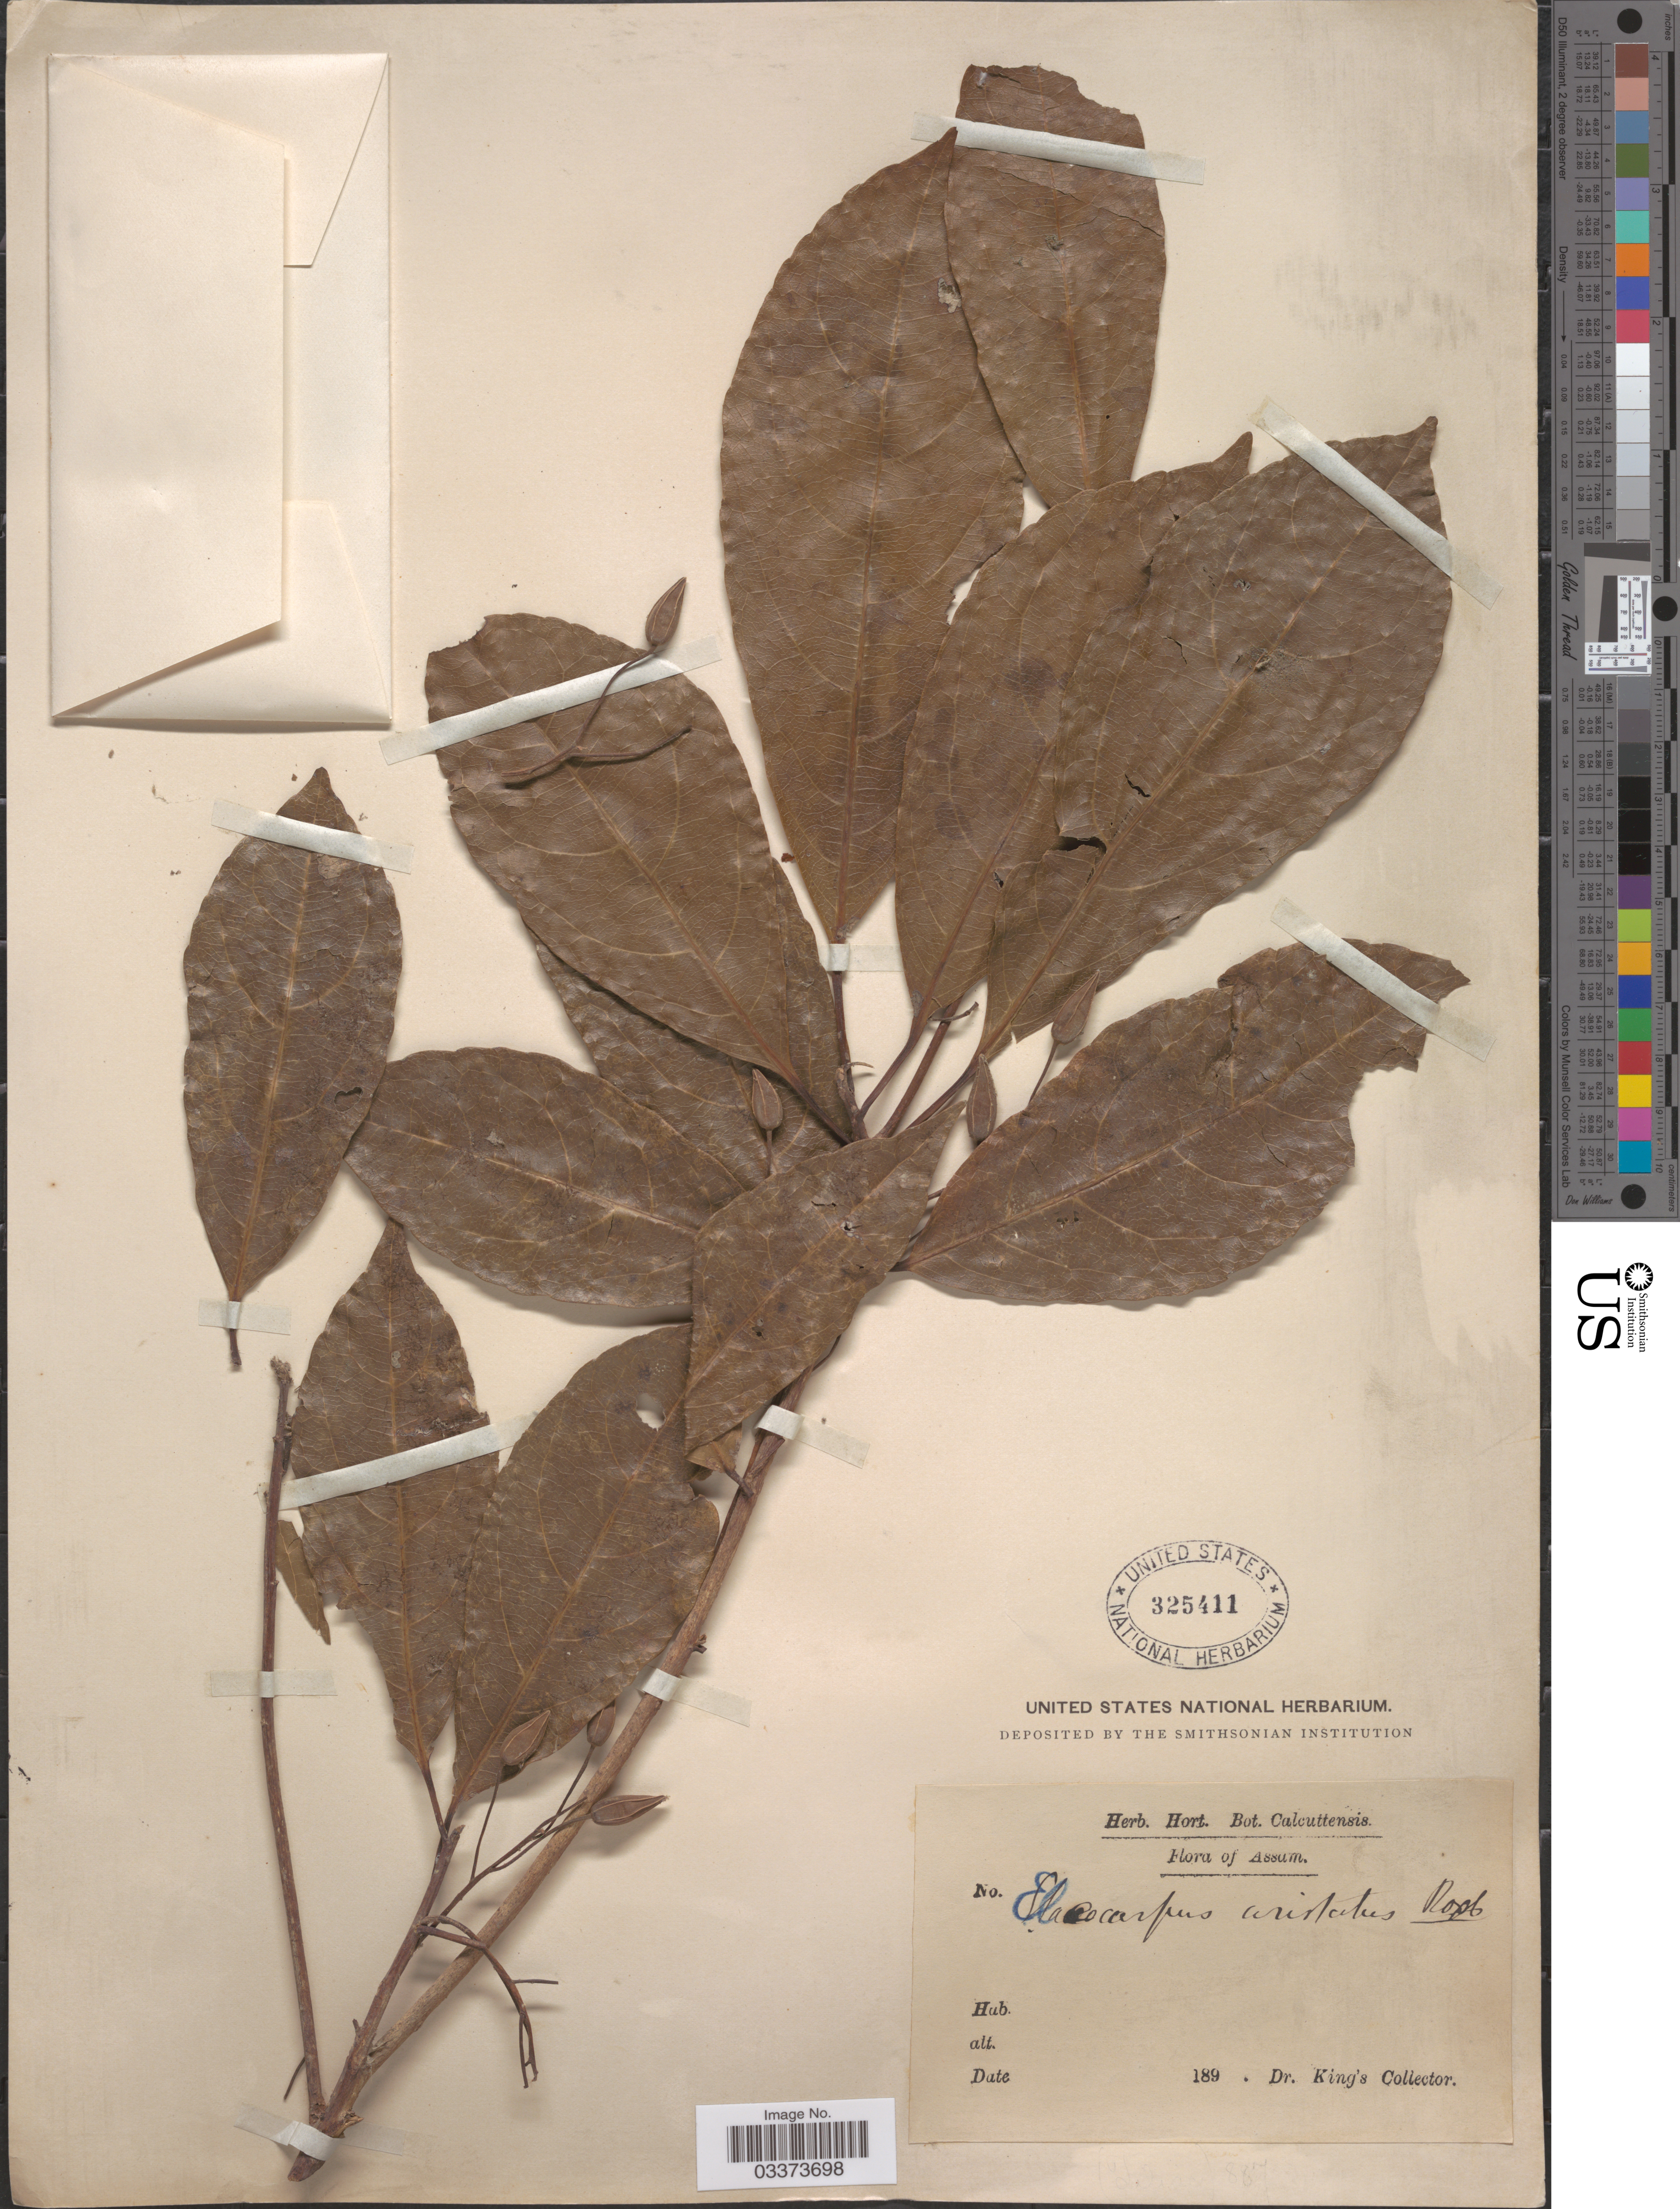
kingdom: Plantae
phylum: Tracheophyta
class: Magnoliopsida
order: Oxalidales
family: Elaeocarpaceae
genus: Elaeocarpus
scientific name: Elaeocarpus aristatus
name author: Roxb.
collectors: Dr. King's collector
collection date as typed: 189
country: India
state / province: Assam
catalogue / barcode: US 325411